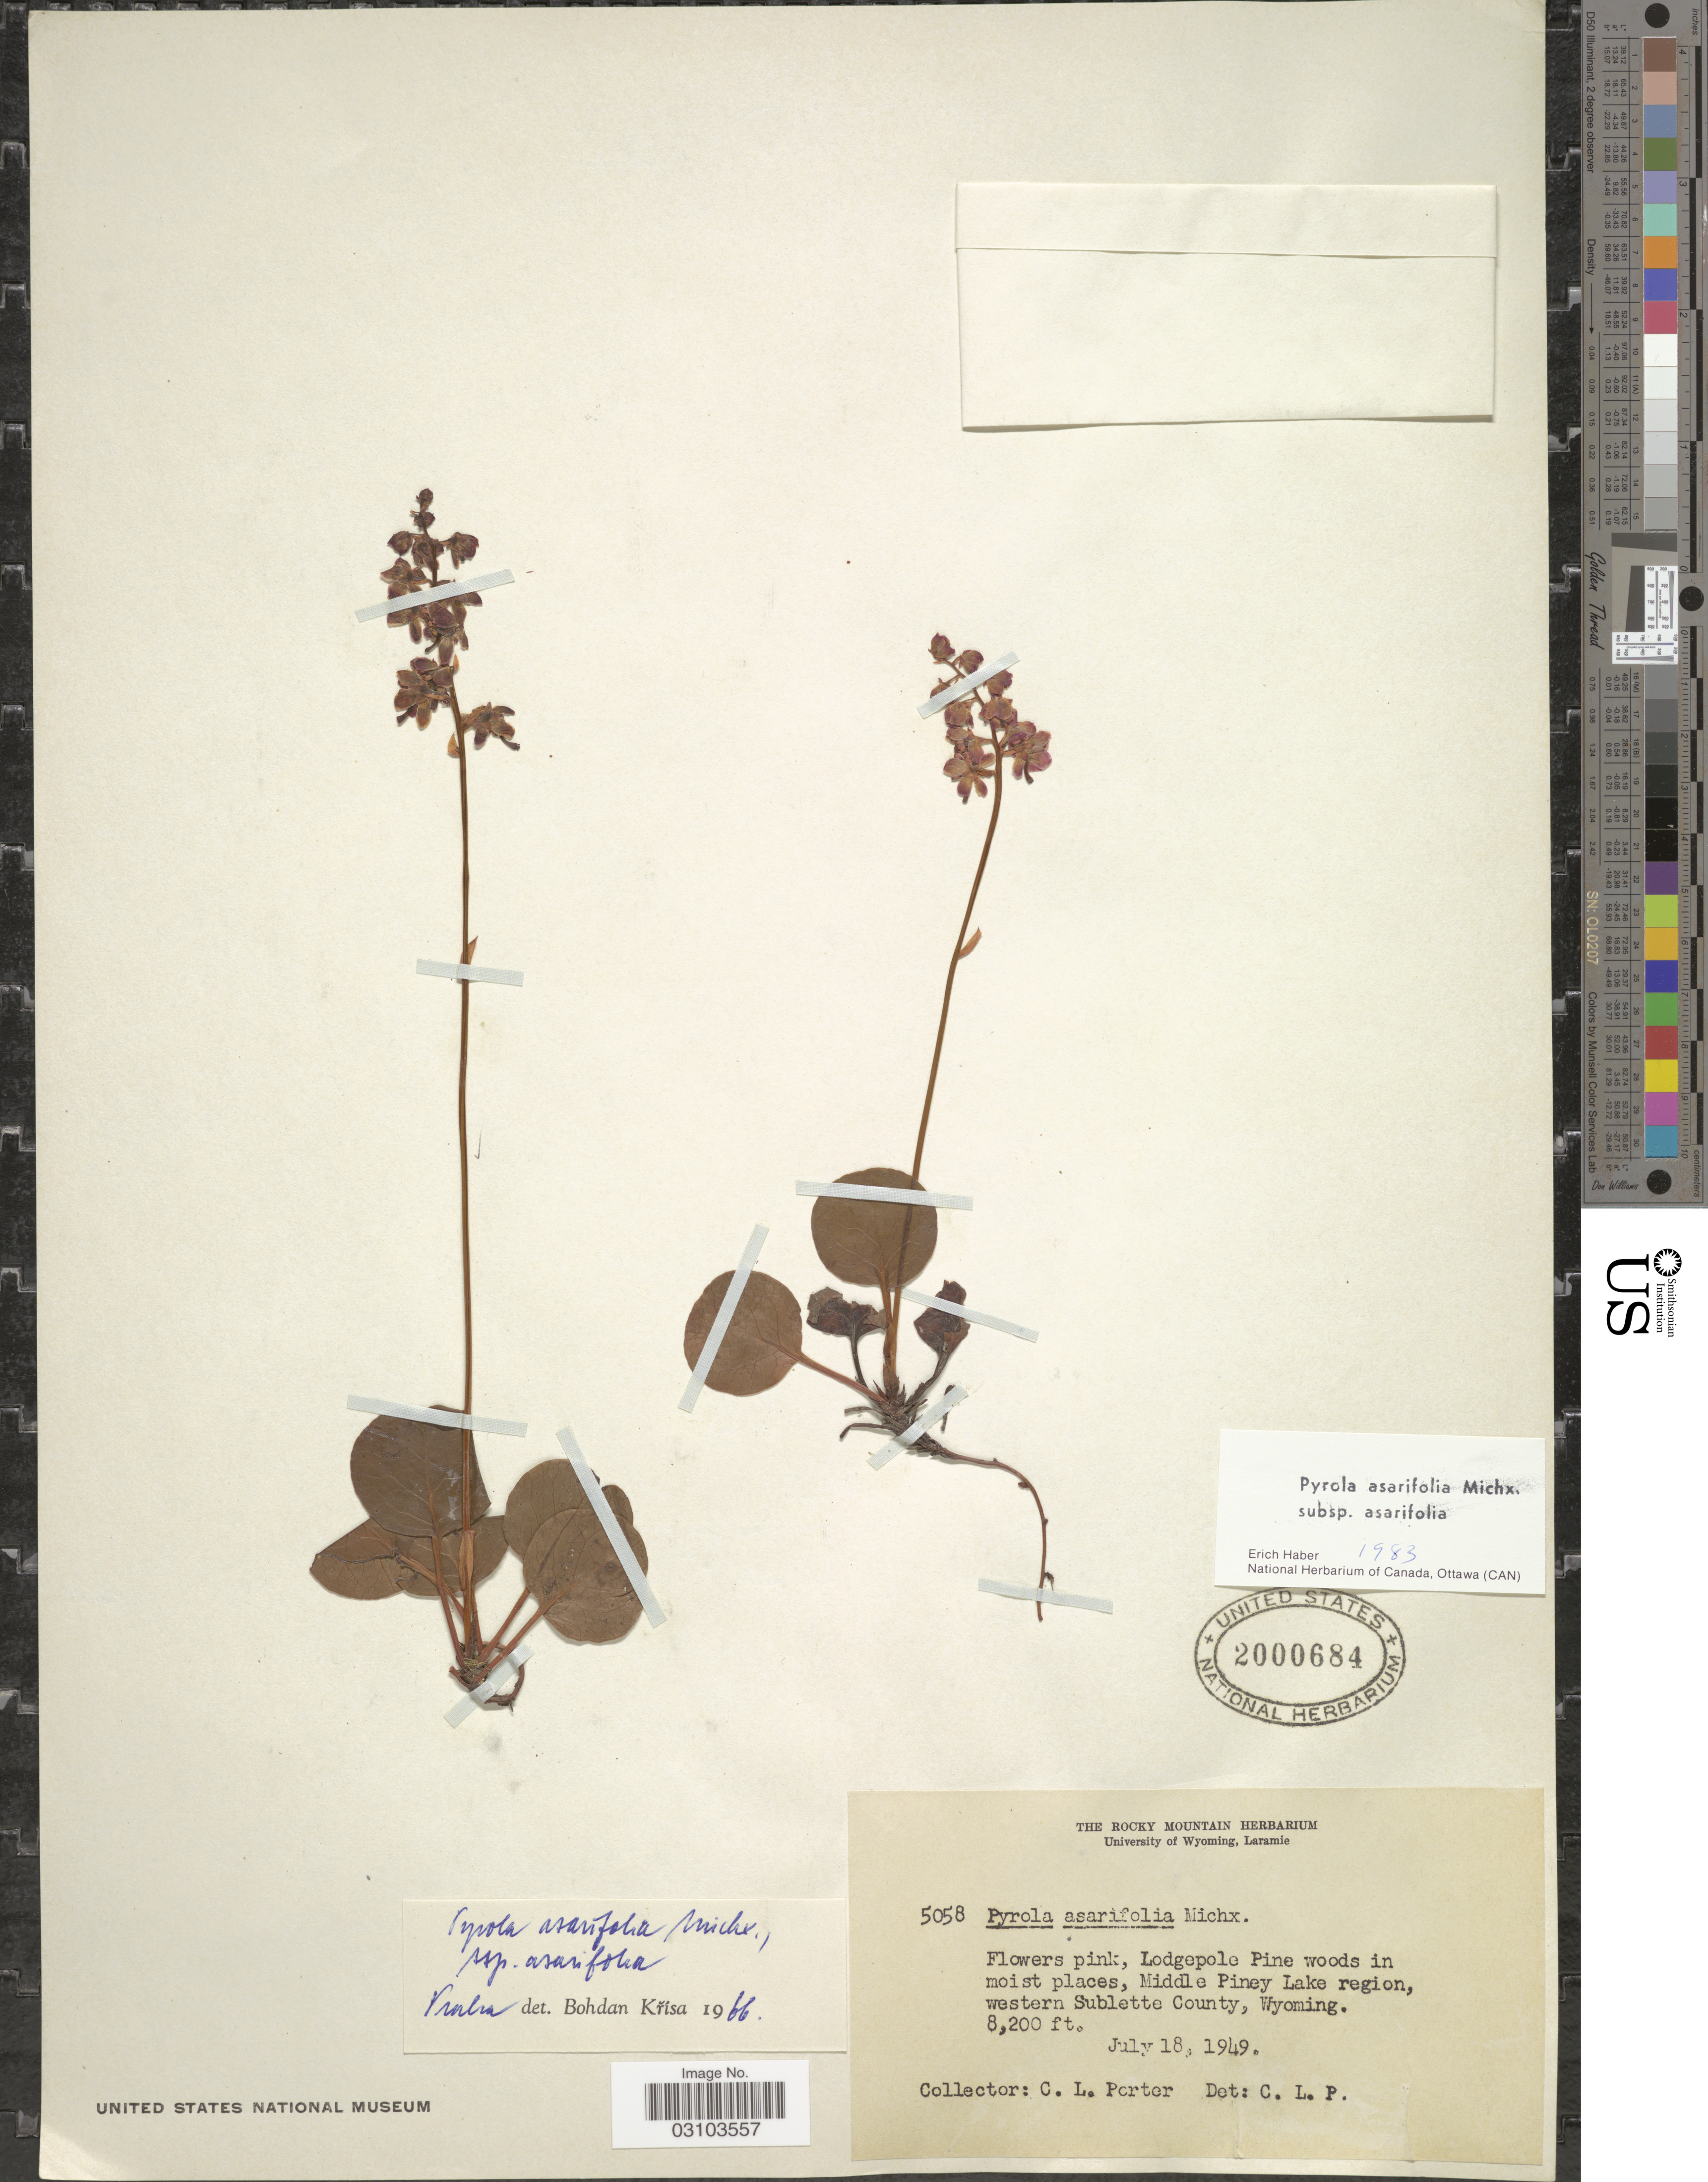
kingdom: Plantae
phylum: Tracheophyta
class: Magnoliopsida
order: Ericales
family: Ericaceae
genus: Pyrola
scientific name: Pyrola asarifolia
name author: Michx.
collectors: C. L. Porter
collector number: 5058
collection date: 1949-07-18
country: United States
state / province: Wyoming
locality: Lodgepole Pine woods in moist places, Middle Piney Lake region, western Sublette County.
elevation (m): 2499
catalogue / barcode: US 2000684